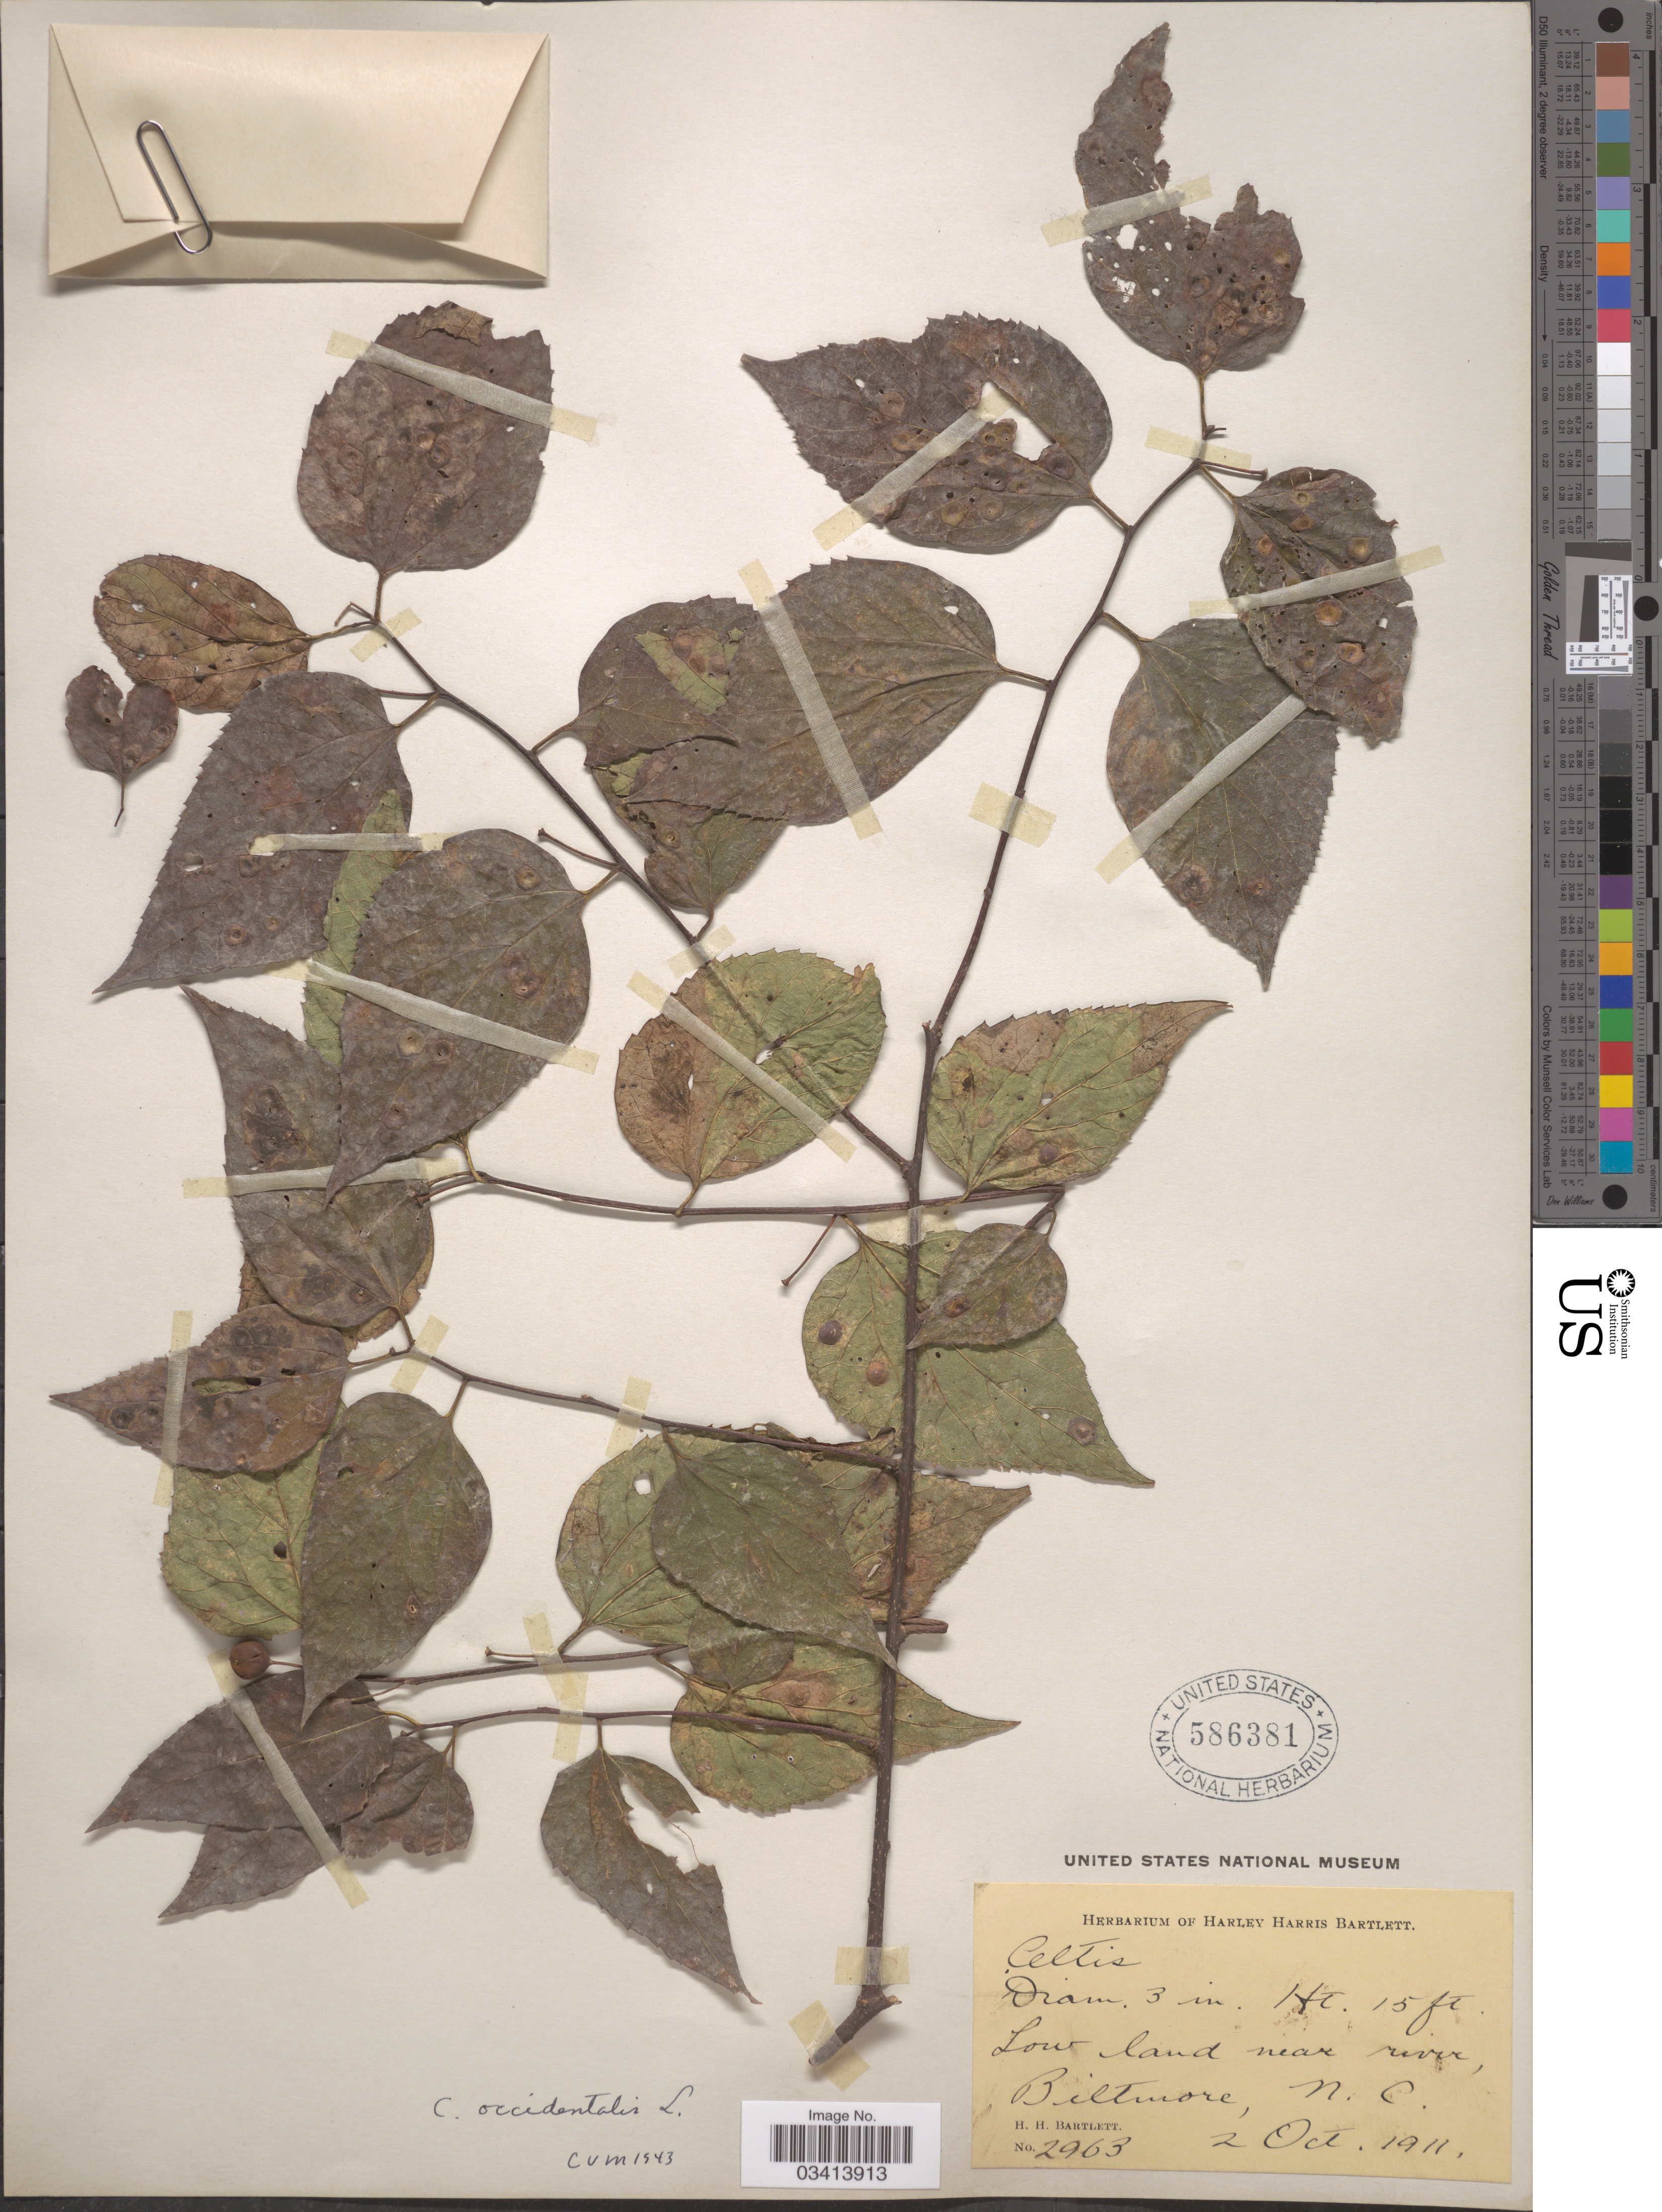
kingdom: Plantae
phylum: Tracheophyta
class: Magnoliopsida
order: Rosales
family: Cannabaceae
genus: Celtis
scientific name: Celtis occidentalis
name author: L.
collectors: H. H. Bartlett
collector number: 2963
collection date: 1911-10-02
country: United States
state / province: North Carolina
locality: Near river, Biltmore.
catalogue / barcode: US 586381